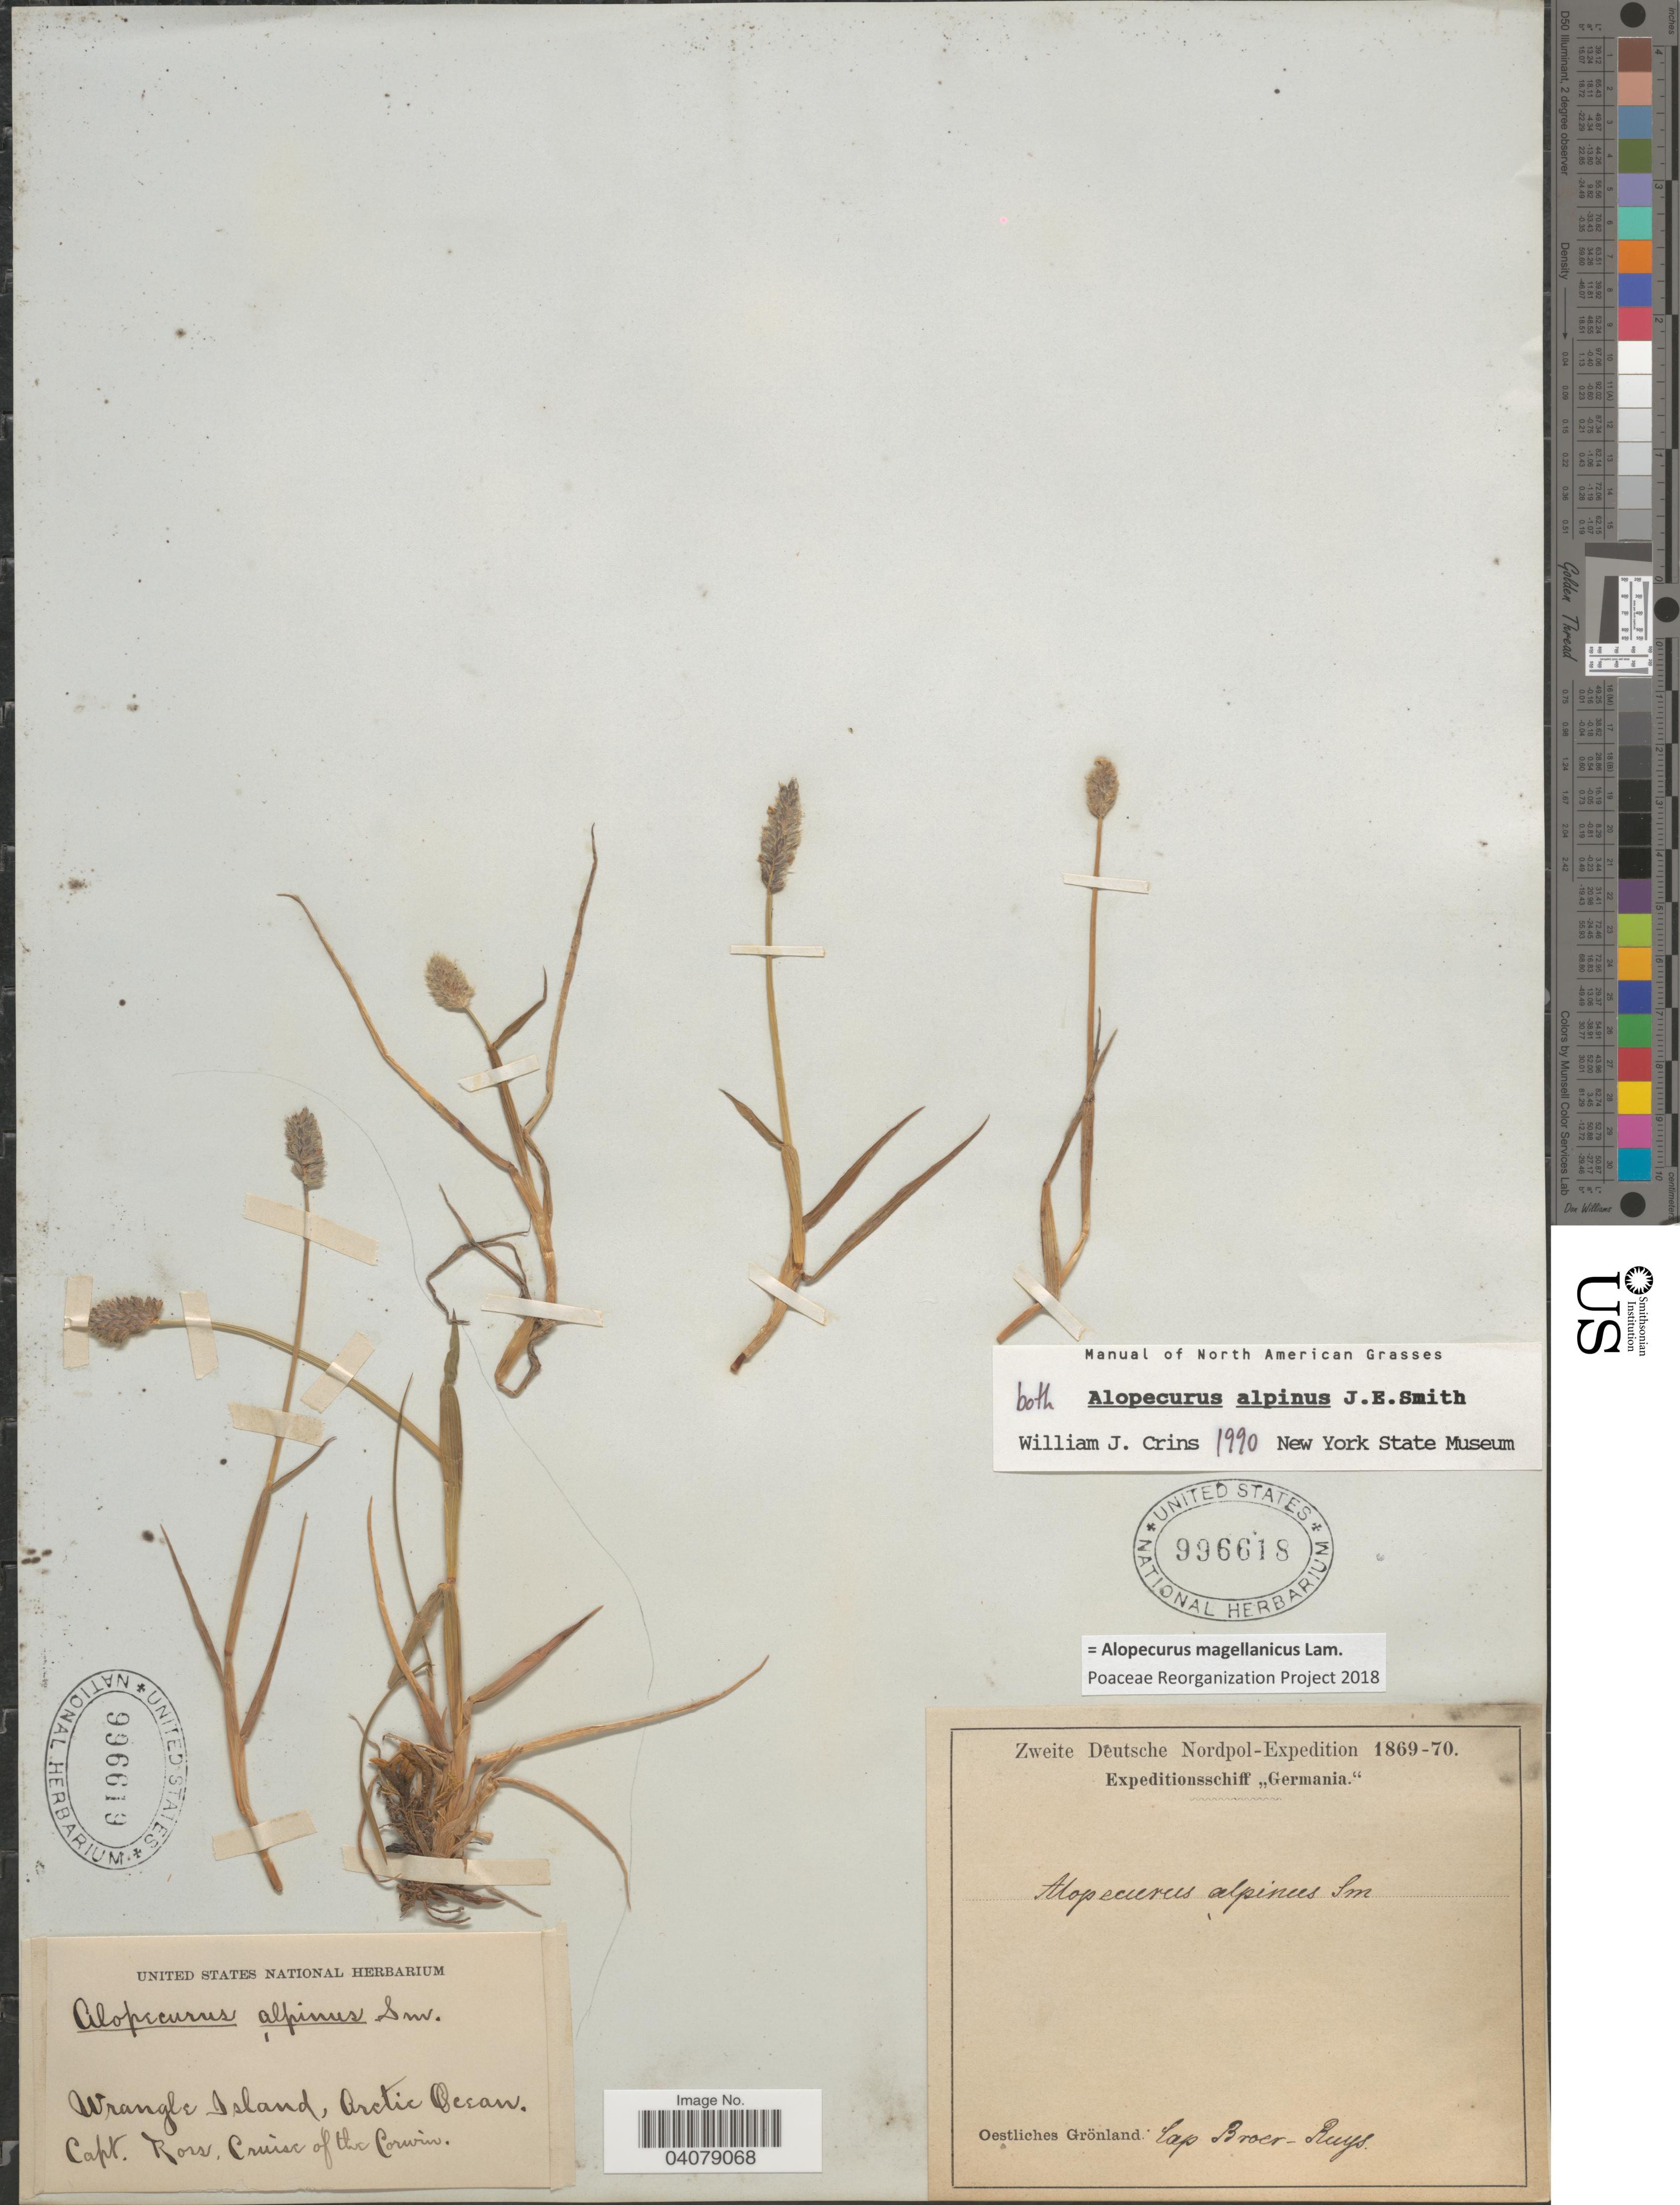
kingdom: Plantae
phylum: Tracheophyta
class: Liliopsida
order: Poales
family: Poaceae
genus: Alopecurus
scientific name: Alopecurus magellanicus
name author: Lam.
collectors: Zweite Deutsche Nordpol-Expedition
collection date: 1869/1870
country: Greenland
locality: Expeditionsschiff "Germania." Oestliches Grönland: Cap Broer-Ruys.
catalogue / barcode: US 996618-2